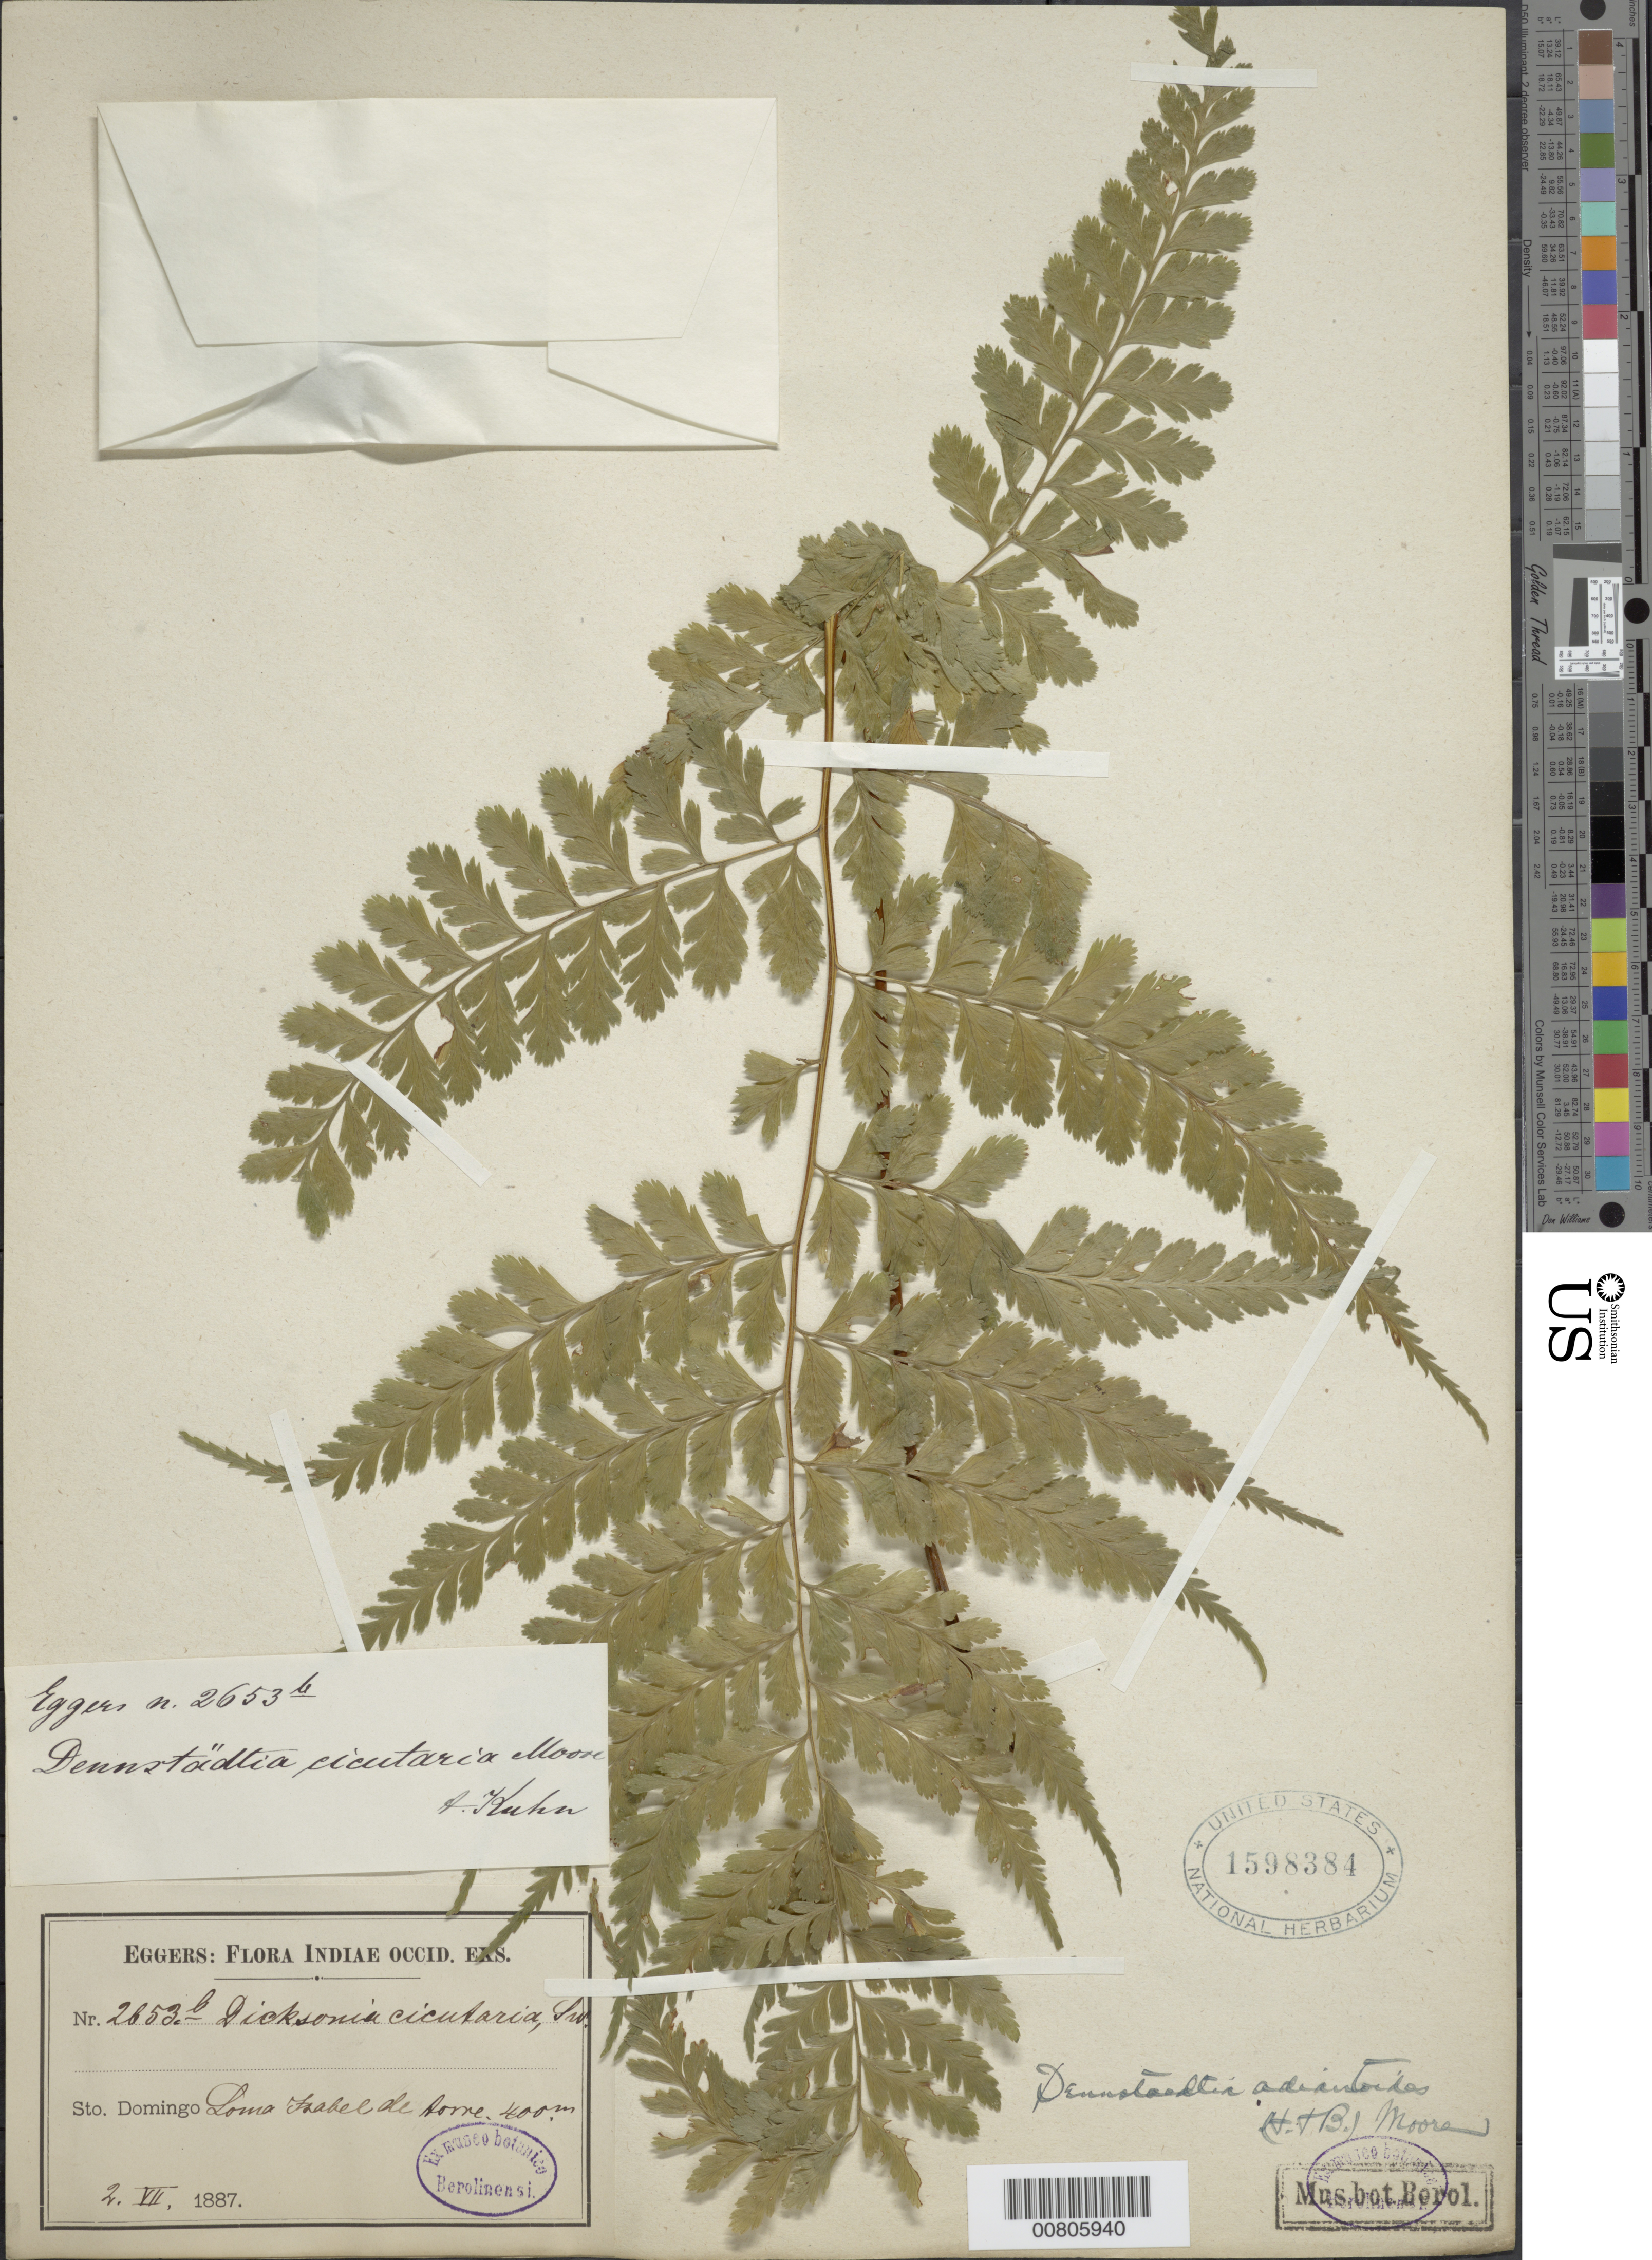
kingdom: Plantae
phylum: Tracheophyta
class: Polypodiopsida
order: Polypodiales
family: Dennstaedtiaceae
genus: Dennstaedtia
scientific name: Dennstaedtia bipinnata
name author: (Cav.) Maxon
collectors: H. F. A. von Eggers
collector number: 2653b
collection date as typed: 02 Jul 1887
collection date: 1887-07-02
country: Dominican Republic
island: Hispaniola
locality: Loma Isabel de Torre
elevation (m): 400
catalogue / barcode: US 1598384